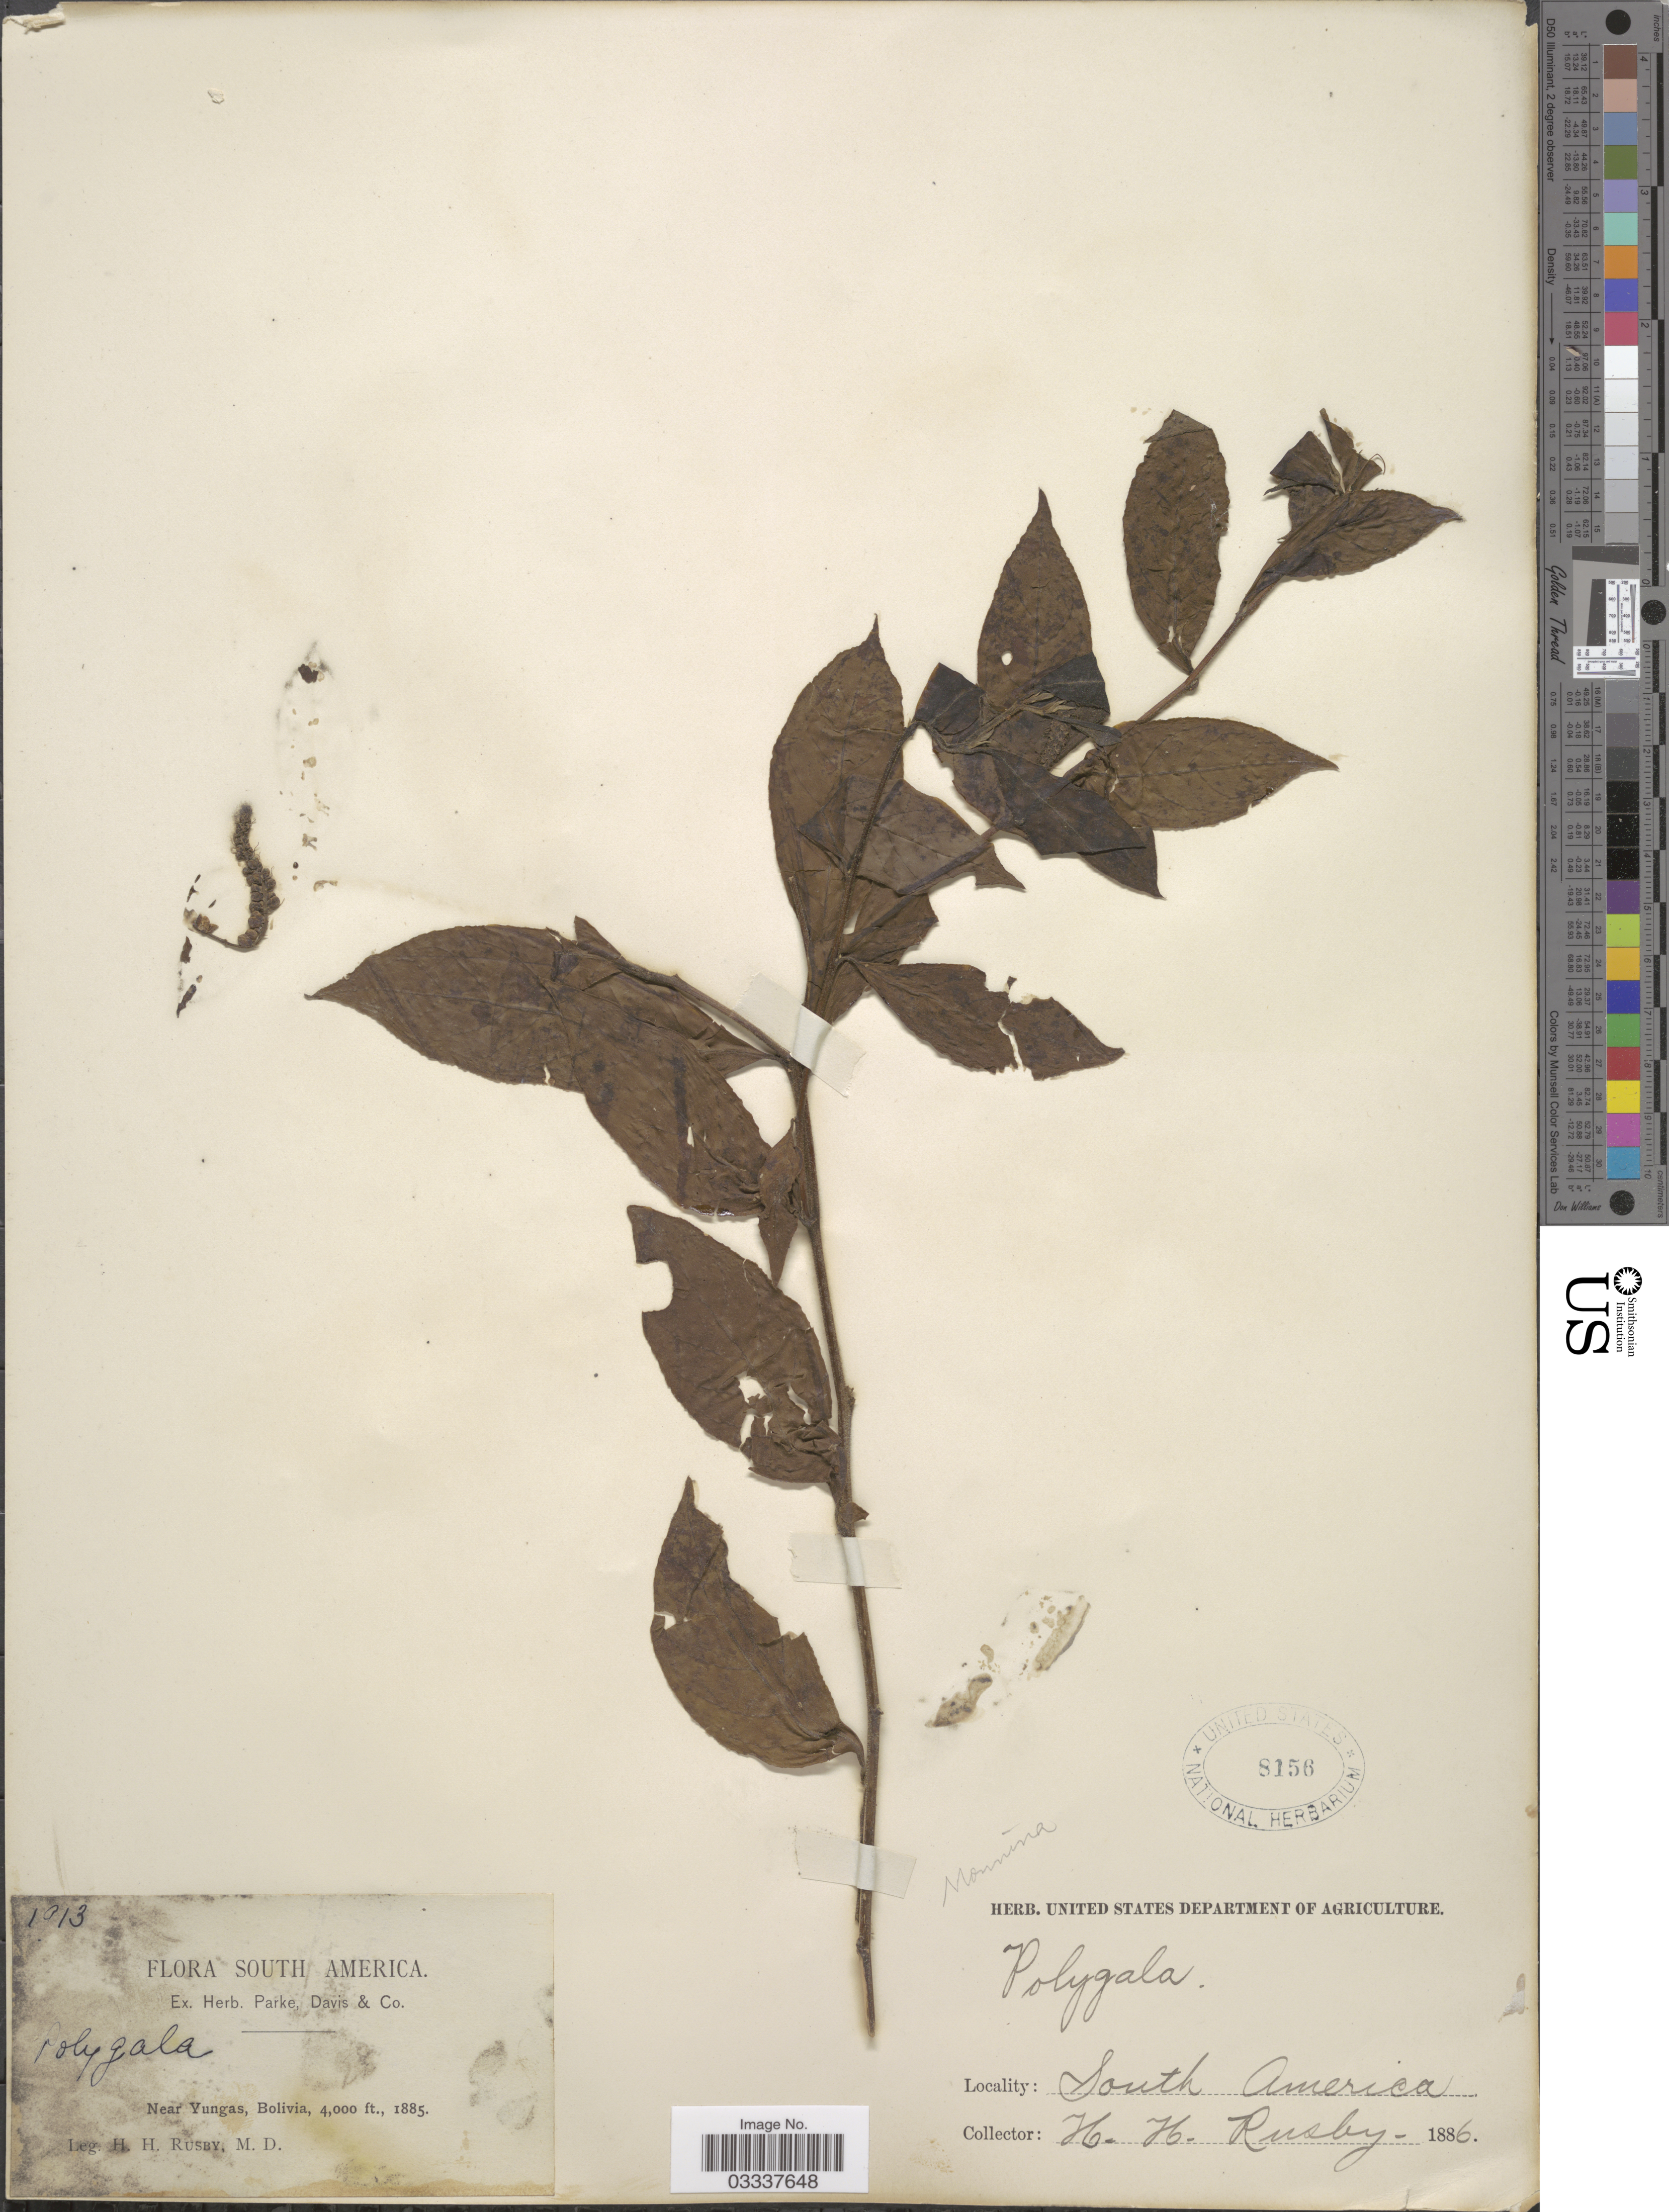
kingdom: Plantae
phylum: Tracheophyta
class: Magnoliopsida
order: Fabales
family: Polygalaceae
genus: Monnina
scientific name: Monnina nigrescens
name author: Rusby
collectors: H. H. Rusby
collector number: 1913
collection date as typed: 1885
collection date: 1886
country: Bolivia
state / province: La Paz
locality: Near Yungas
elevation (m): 1219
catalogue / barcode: US 8156